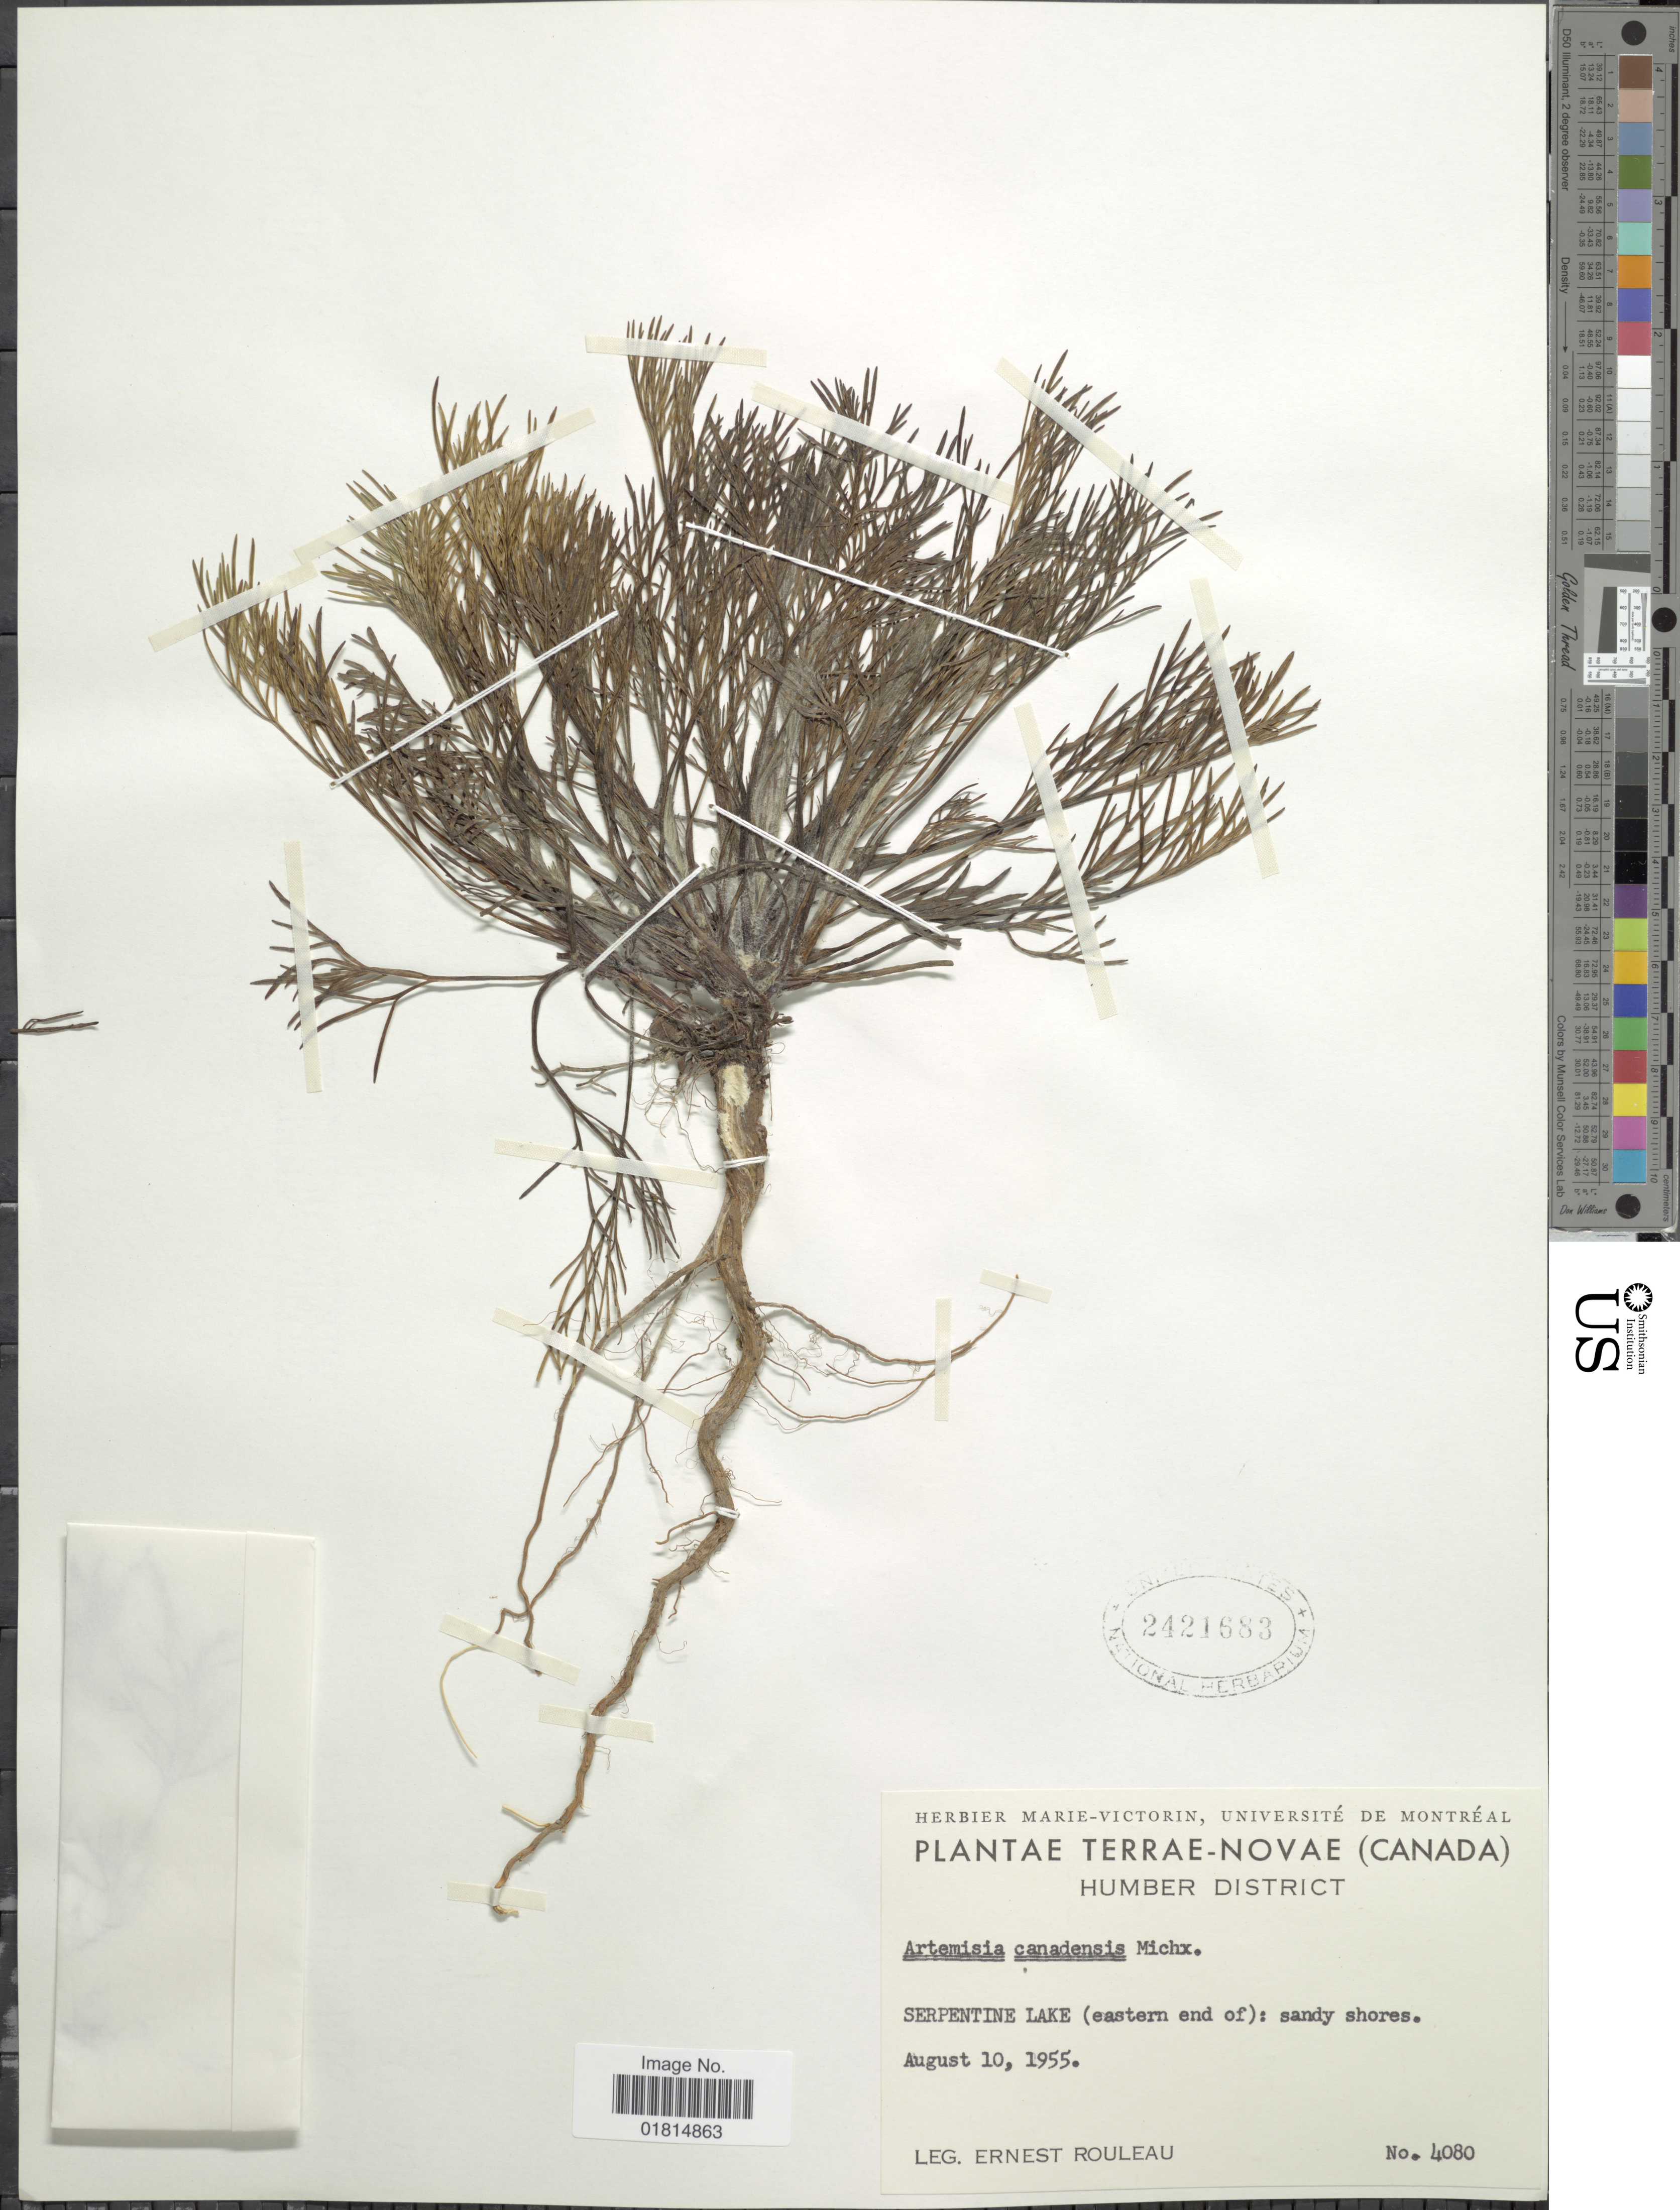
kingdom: Plantae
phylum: Tracheophyta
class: Magnoliopsida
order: Asterales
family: Asteraceae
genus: Artemisia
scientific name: Artemisia canadensis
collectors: J. Rouleau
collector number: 4080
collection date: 1955-08-10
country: Canada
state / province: Newfoundland and Labrador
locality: Terrae-Novae (Canada). Humber District. Serpentine Lake (eastern end of): sandy shores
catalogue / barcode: US 2421683